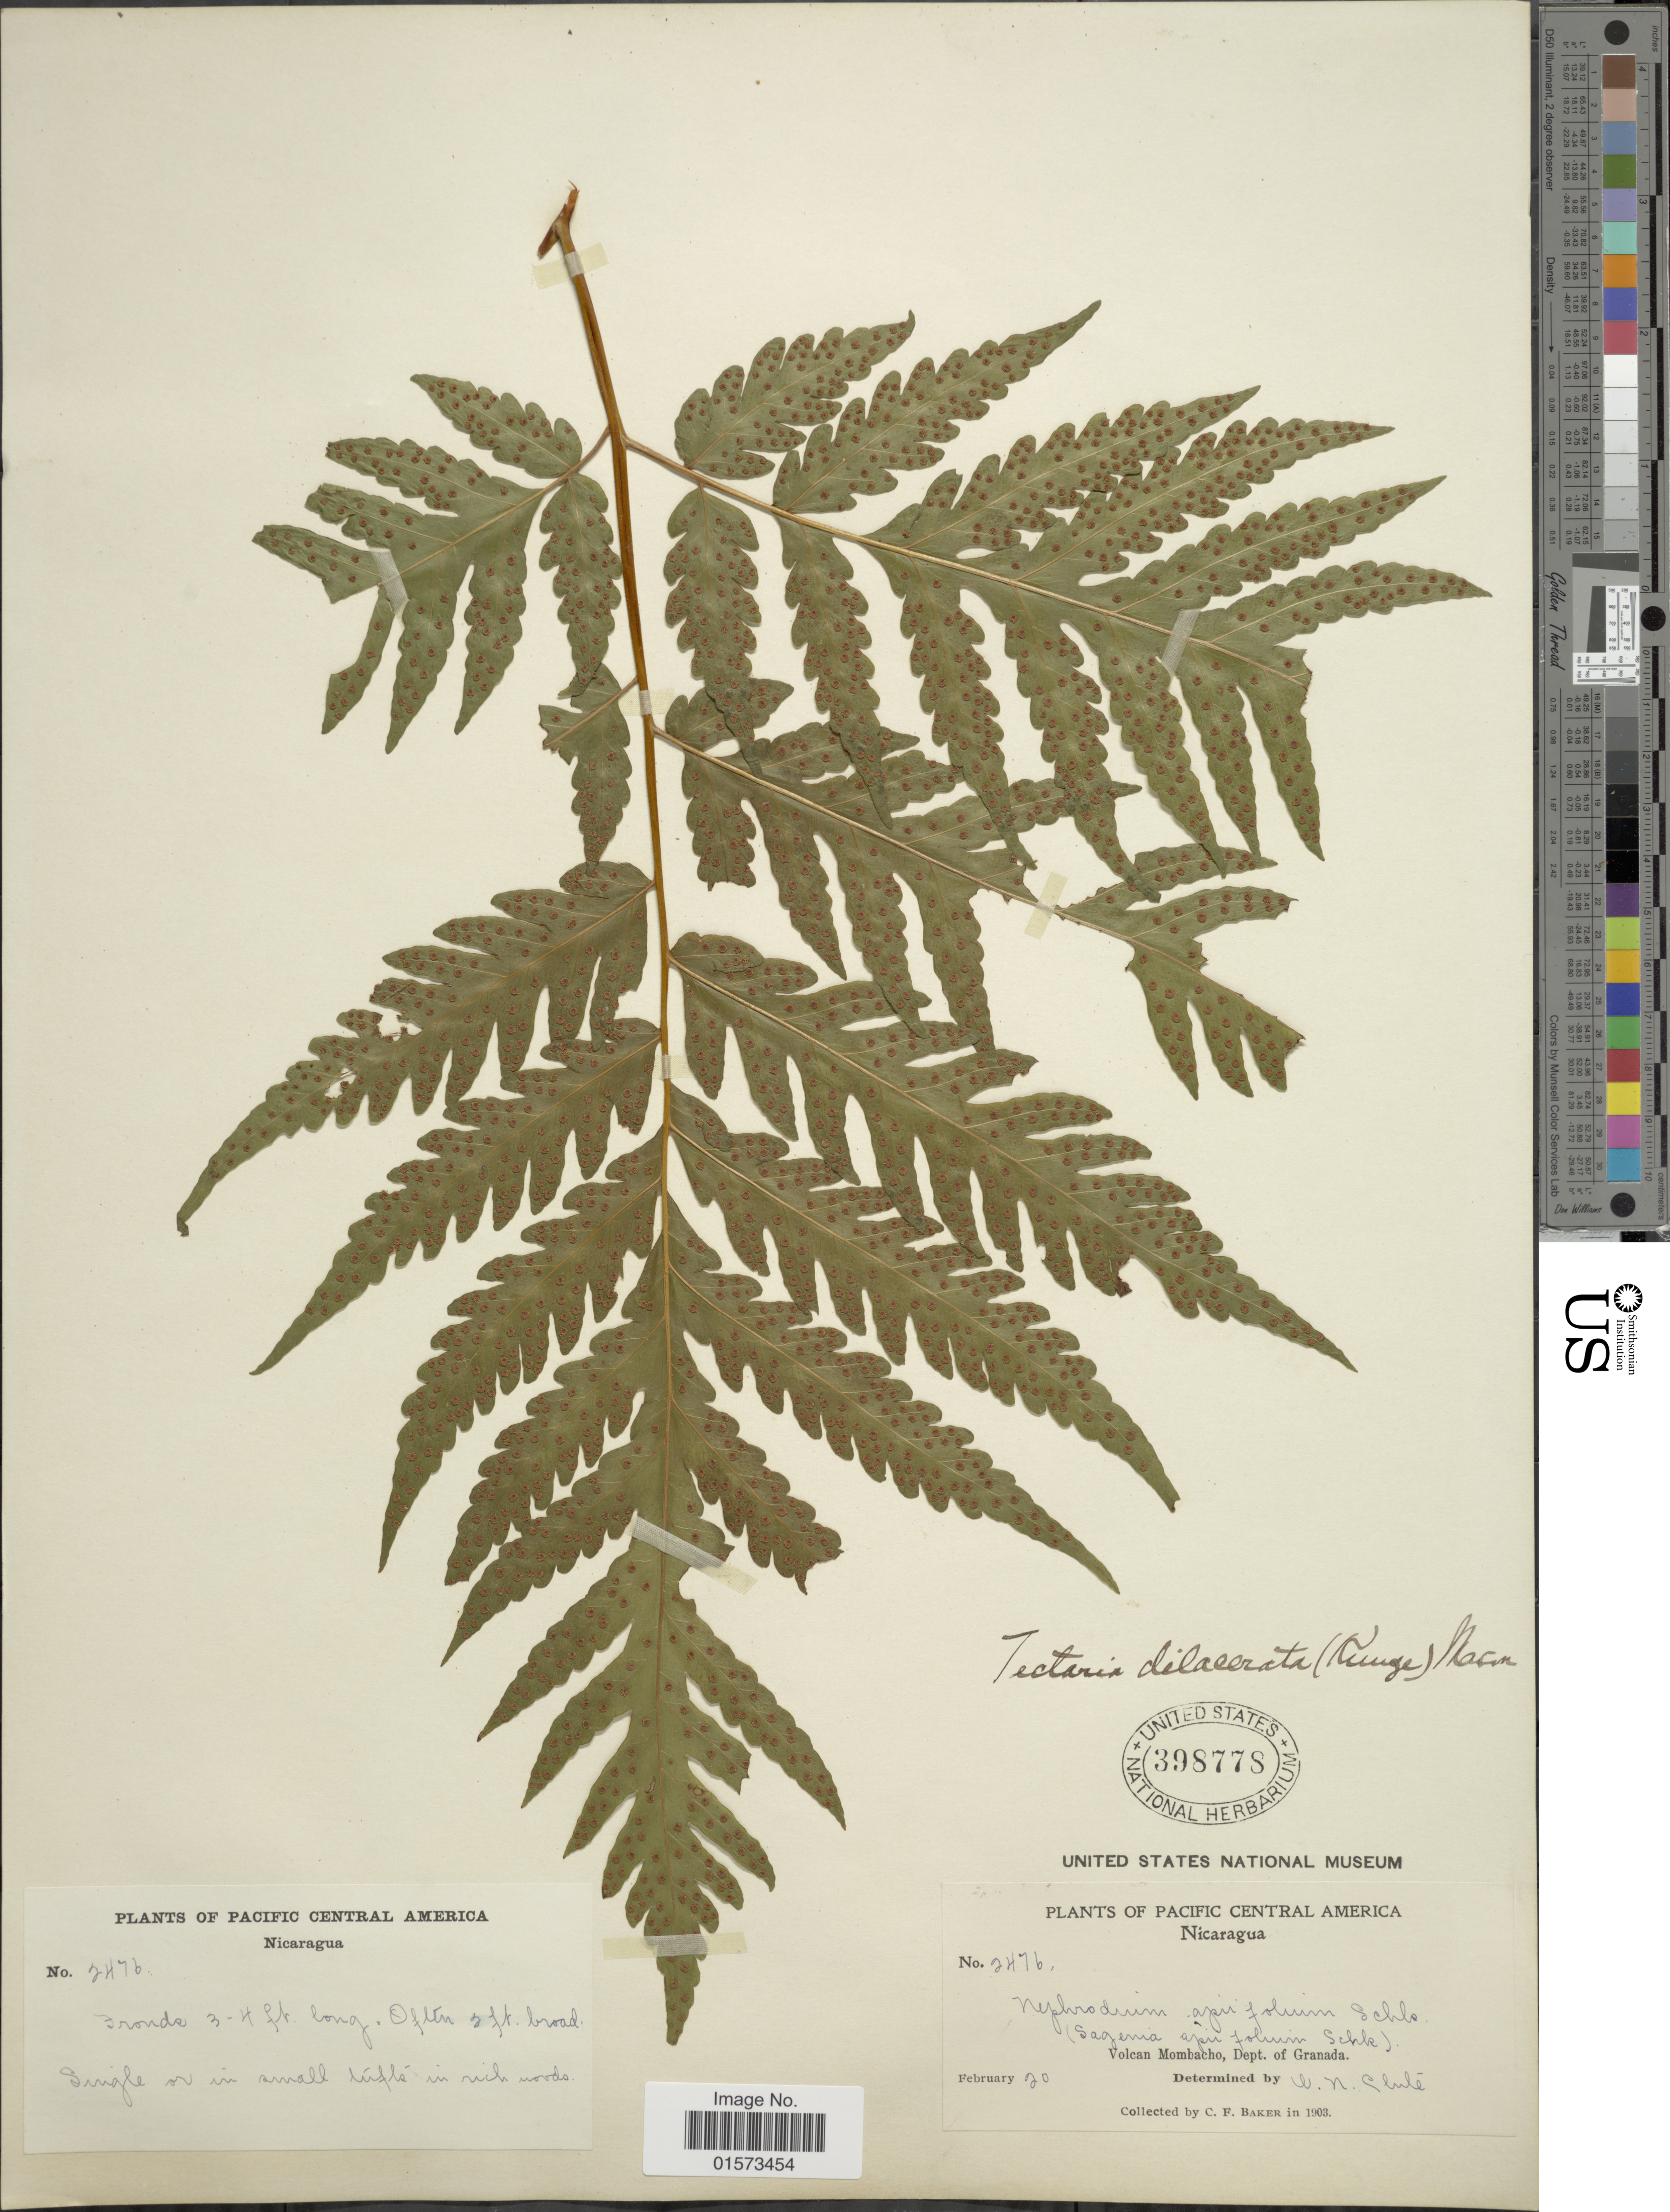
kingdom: Plantae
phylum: Tracheophyta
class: Polypodiopsida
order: Polypodiales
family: Tectariaceae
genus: Tectaria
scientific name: Tectaria mexicana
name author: (Fée) C.V. Morton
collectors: C. F. Baker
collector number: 2476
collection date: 1903-02-20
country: Nicaragua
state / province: Granada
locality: Volcan Mombacho, dept. of Granada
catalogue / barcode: US 398778